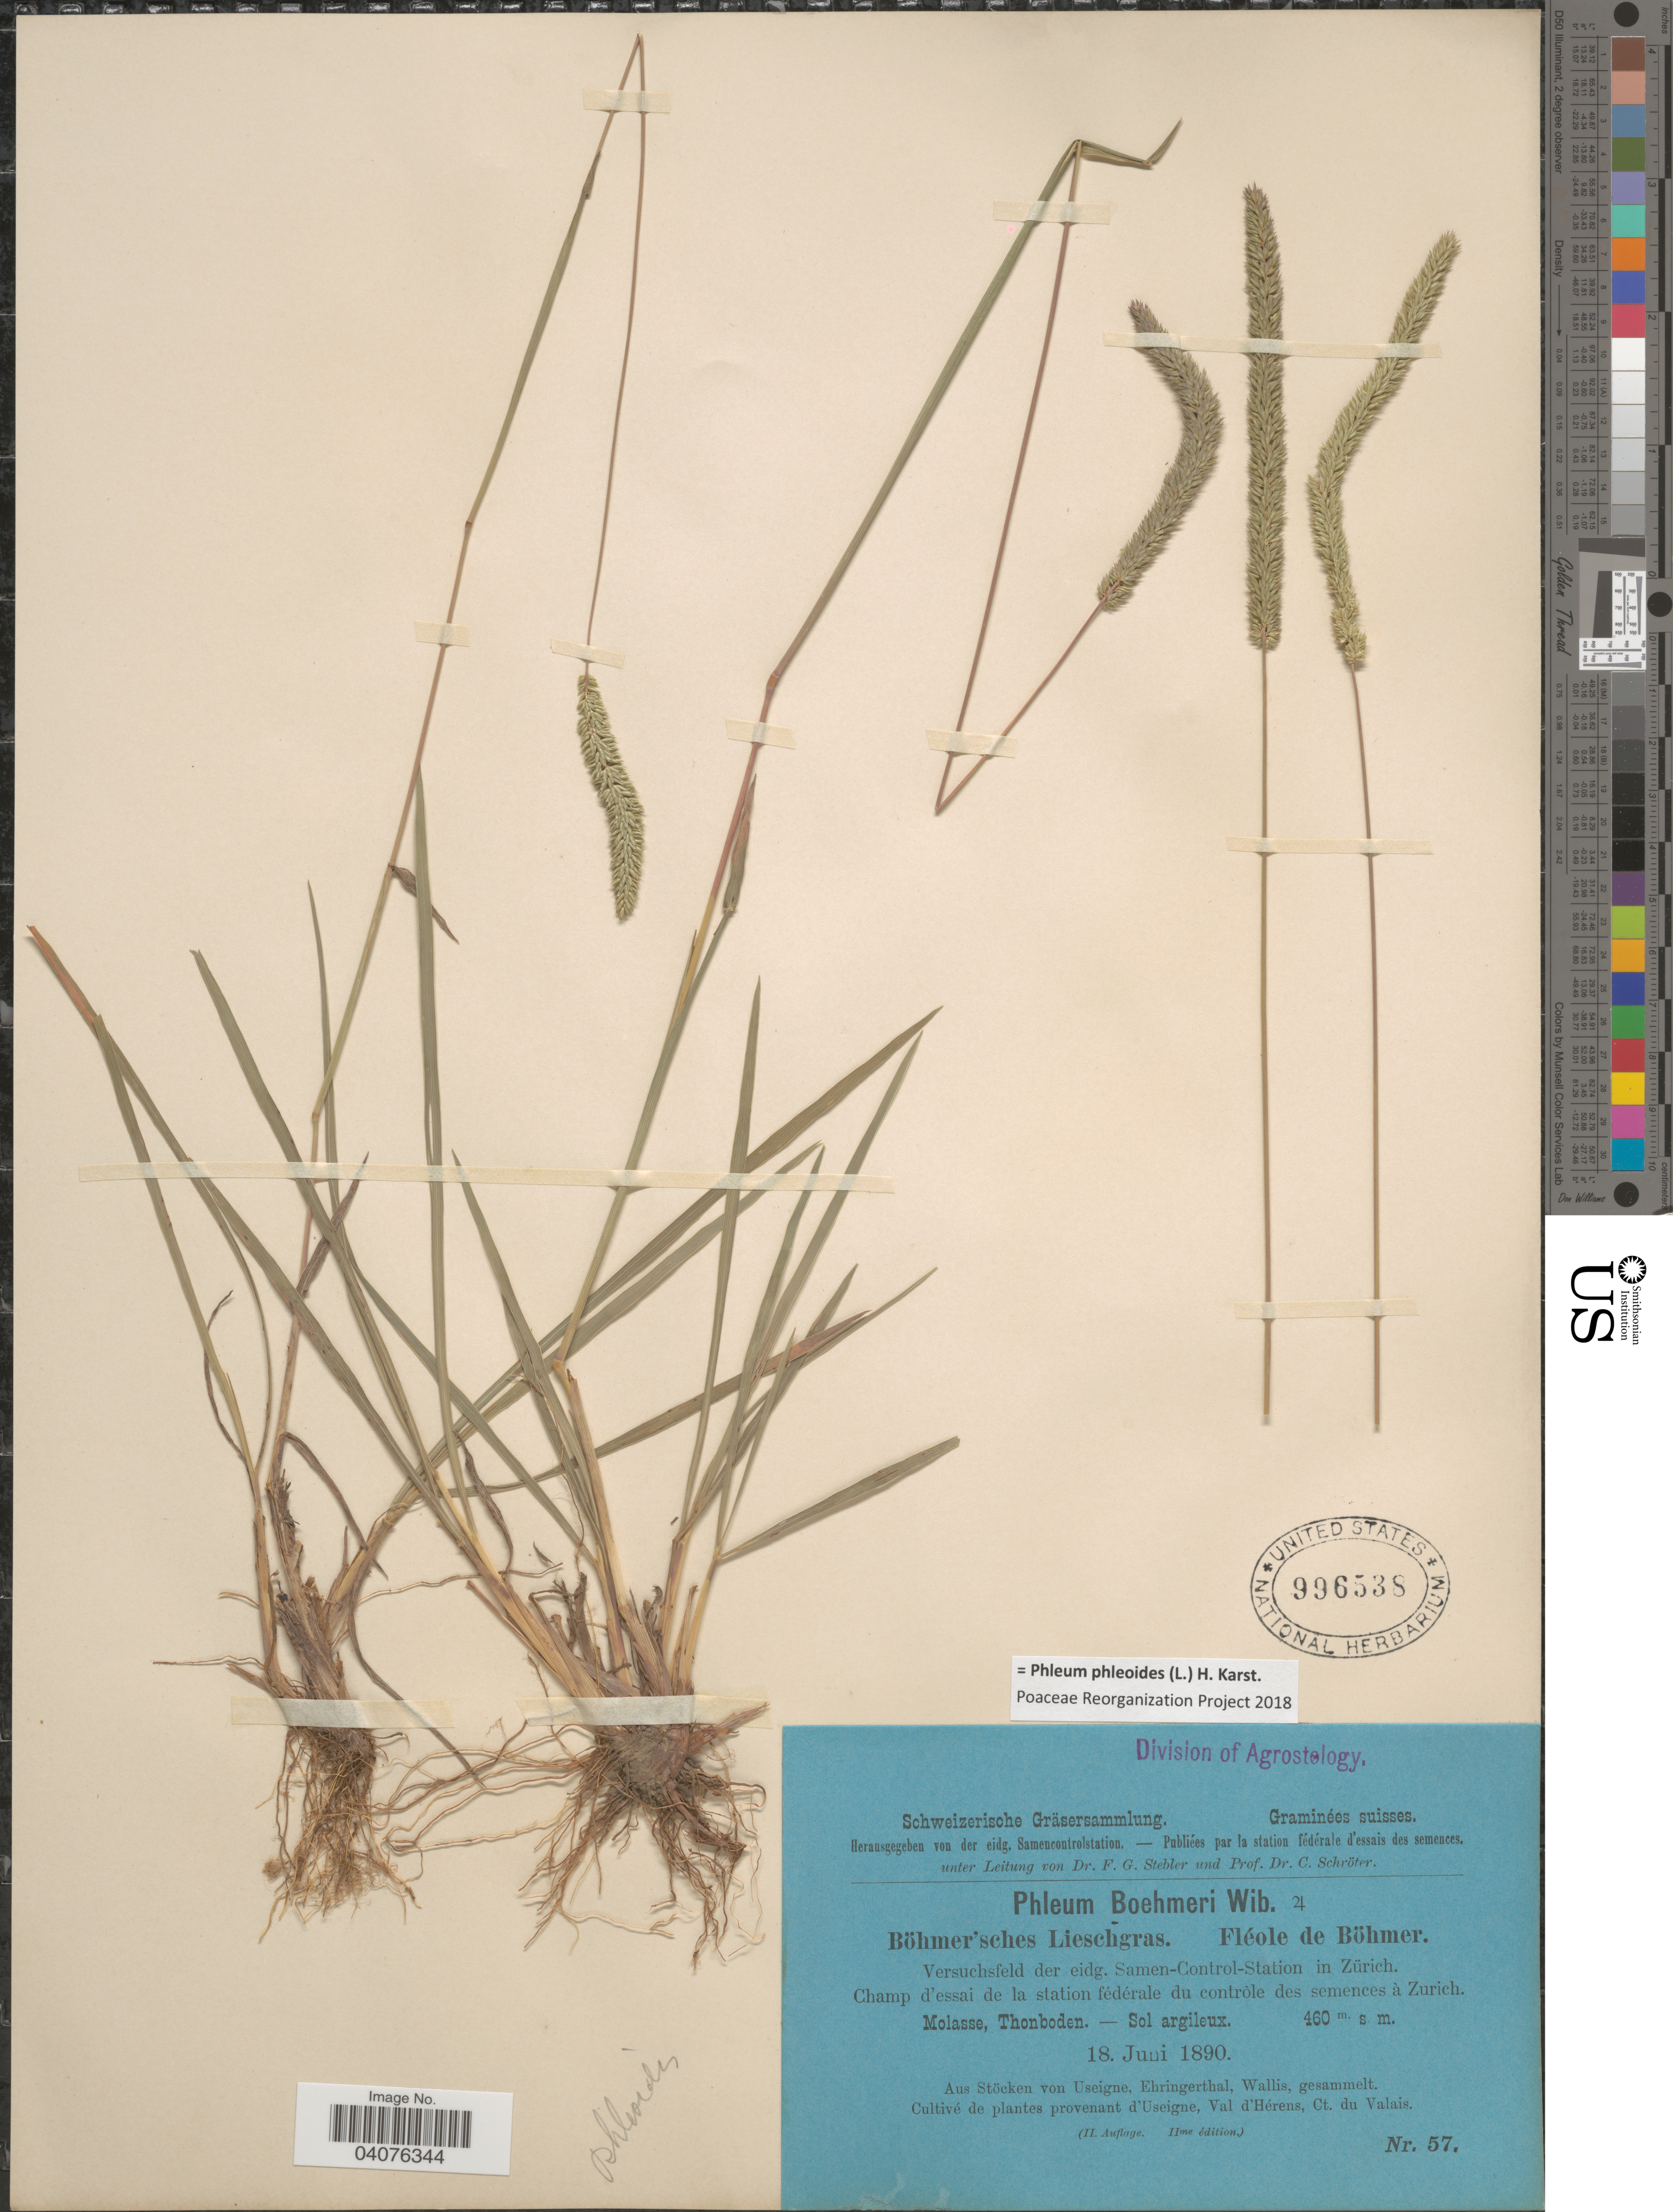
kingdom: Plantae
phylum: Tracheophyta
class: Liliopsida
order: Poales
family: Poaceae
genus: Phleum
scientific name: Phleum phleoides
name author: (L.) H. Karst.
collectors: Stebler, F.G. & Schröter, C.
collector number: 57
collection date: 1890-06-18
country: Switzerland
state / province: Valais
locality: Suisses. Veruschfeld der eidgen. Samen-Control-Station in Zürich. Champ d'essai de la station fédérale du contrôle des semences à Zurich. Molasse, Thonboden. Cultivé de plantes provenant d'Useigne, Val d'Hérens, Ct. du Valais.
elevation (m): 460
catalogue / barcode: US 996538